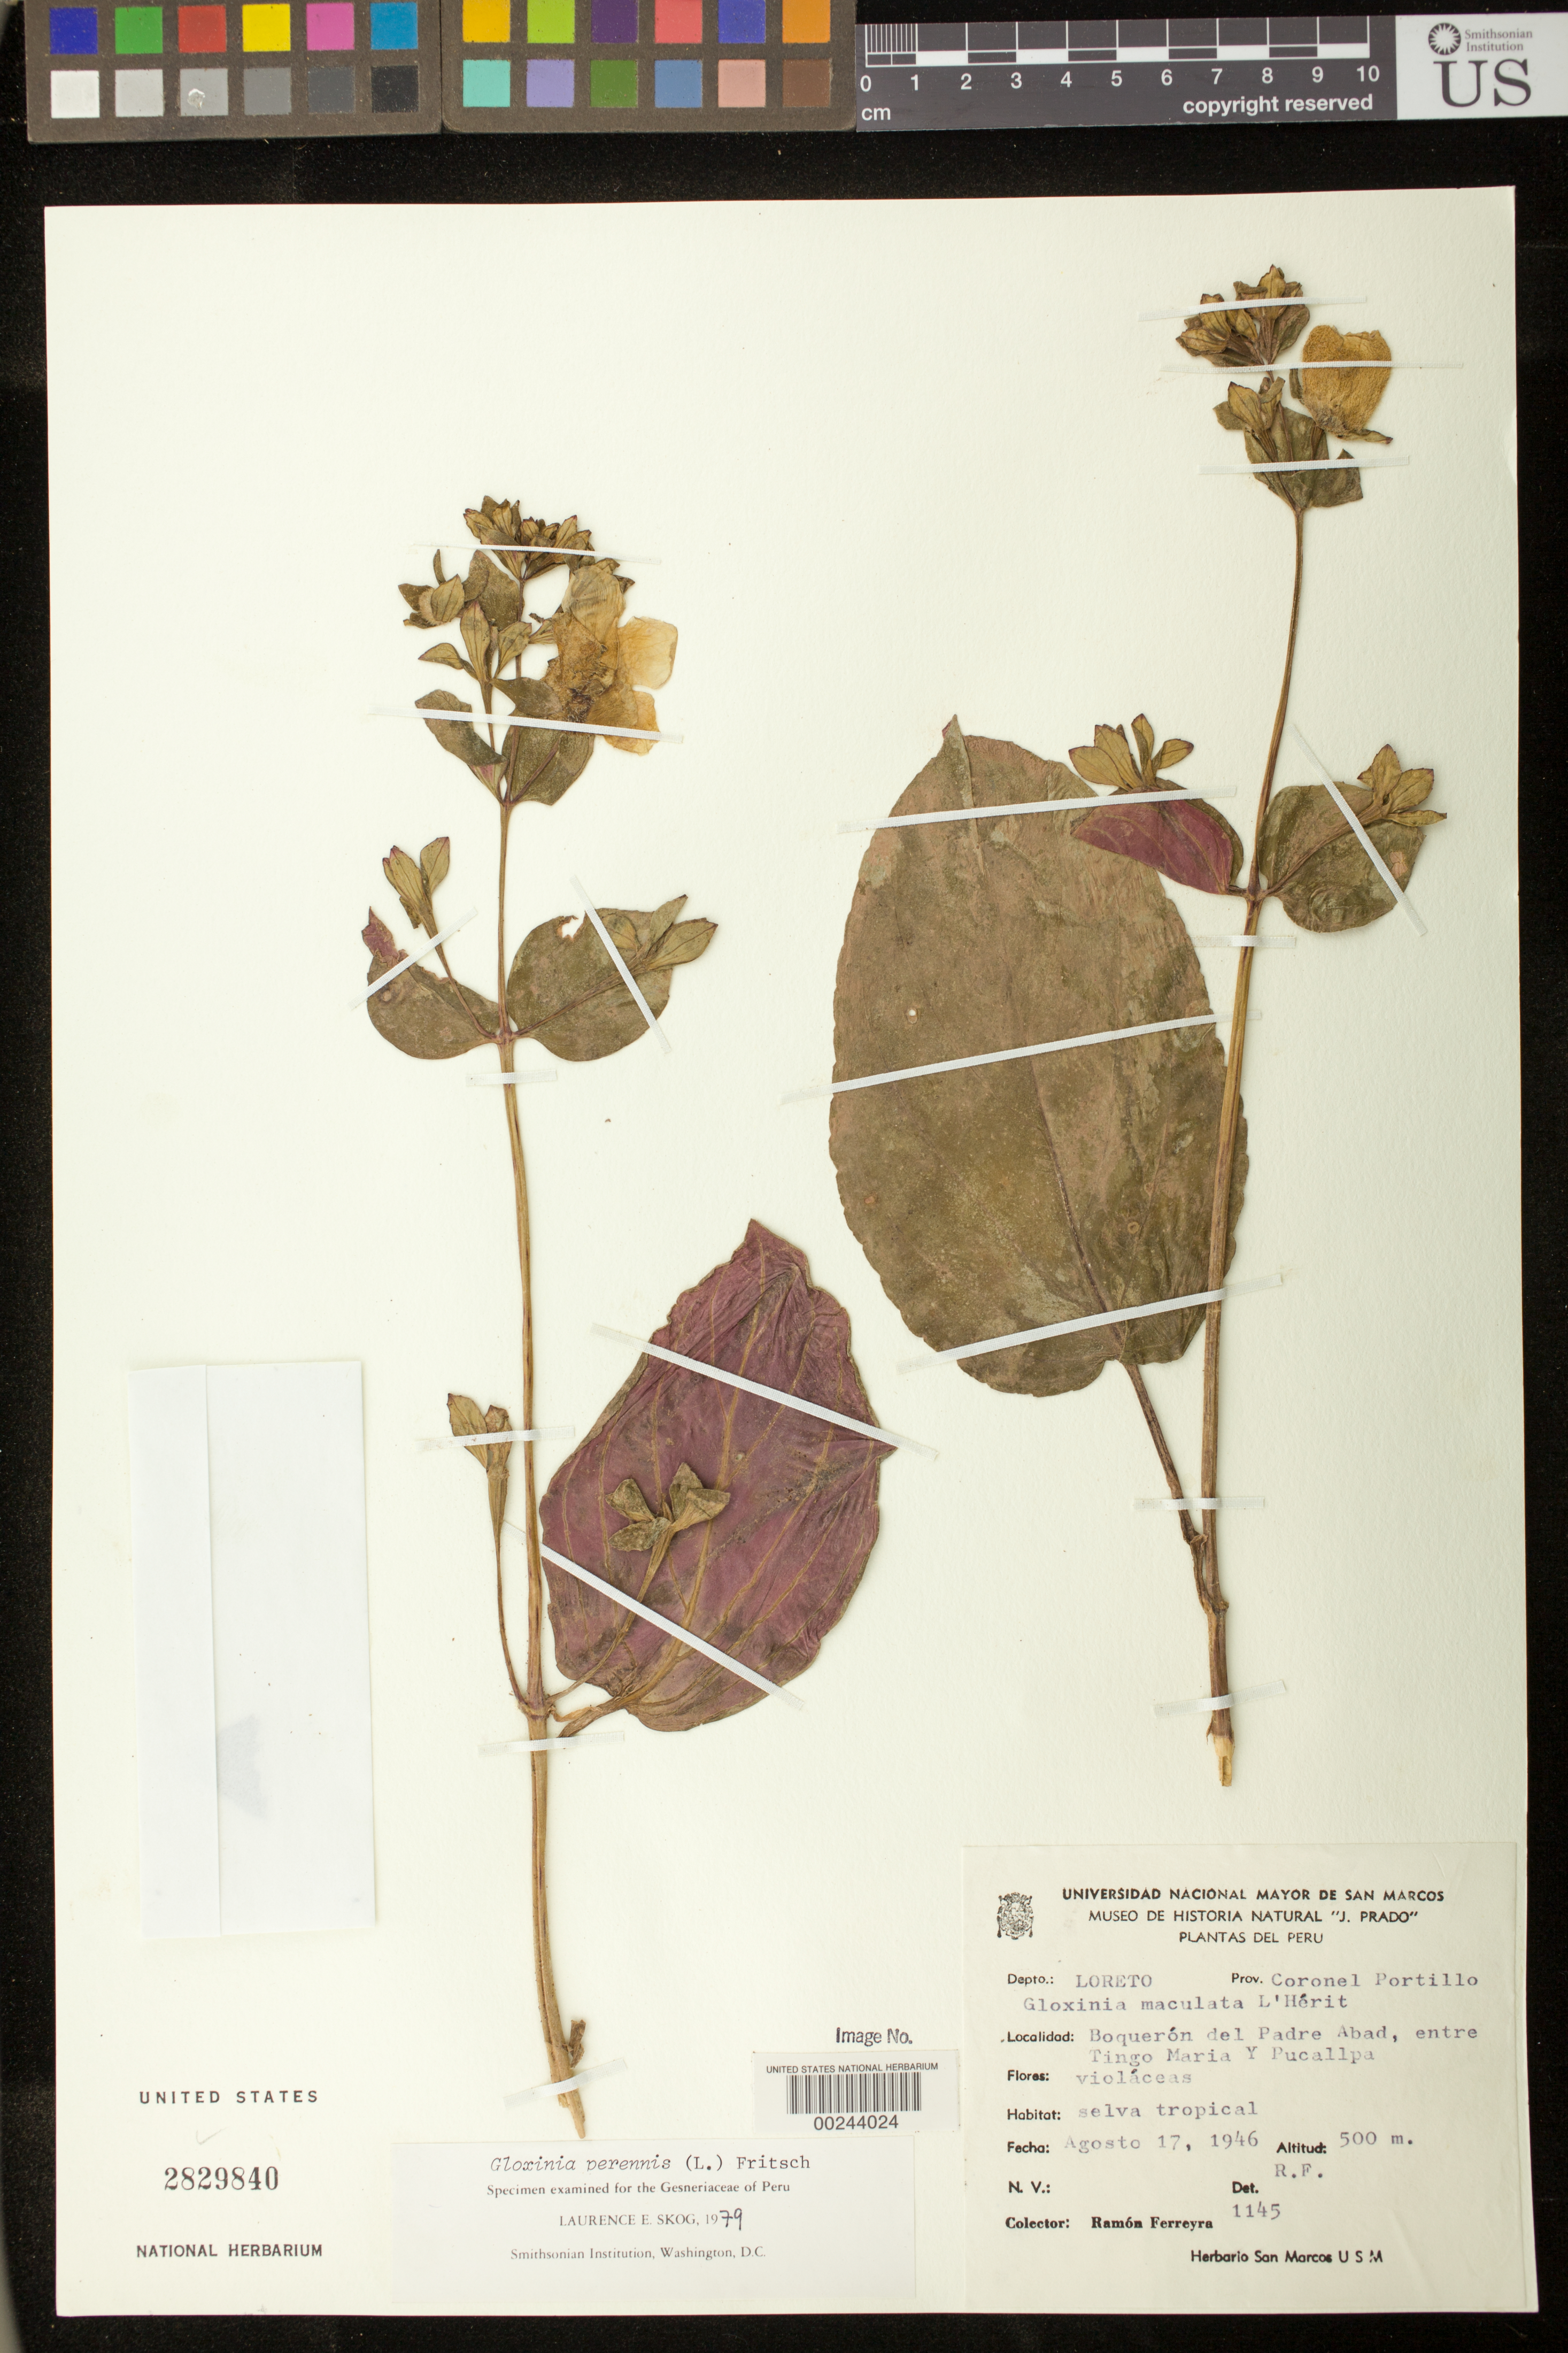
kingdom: Plantae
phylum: Tracheophyta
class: Magnoliopsida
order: Lamiales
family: Gesneriaceae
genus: Gloxinia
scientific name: Gloxinia perennis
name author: (L.) Fritsch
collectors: R. A. Ferreyra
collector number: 1145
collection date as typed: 17 Aug 1946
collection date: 1946-08-17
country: Peru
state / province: Loreto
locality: Prov. Coronel Portillo; Boqueron del Padre Abad, between Tingo Maria and Pucallpa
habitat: Tropical forest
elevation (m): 500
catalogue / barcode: US 2829840